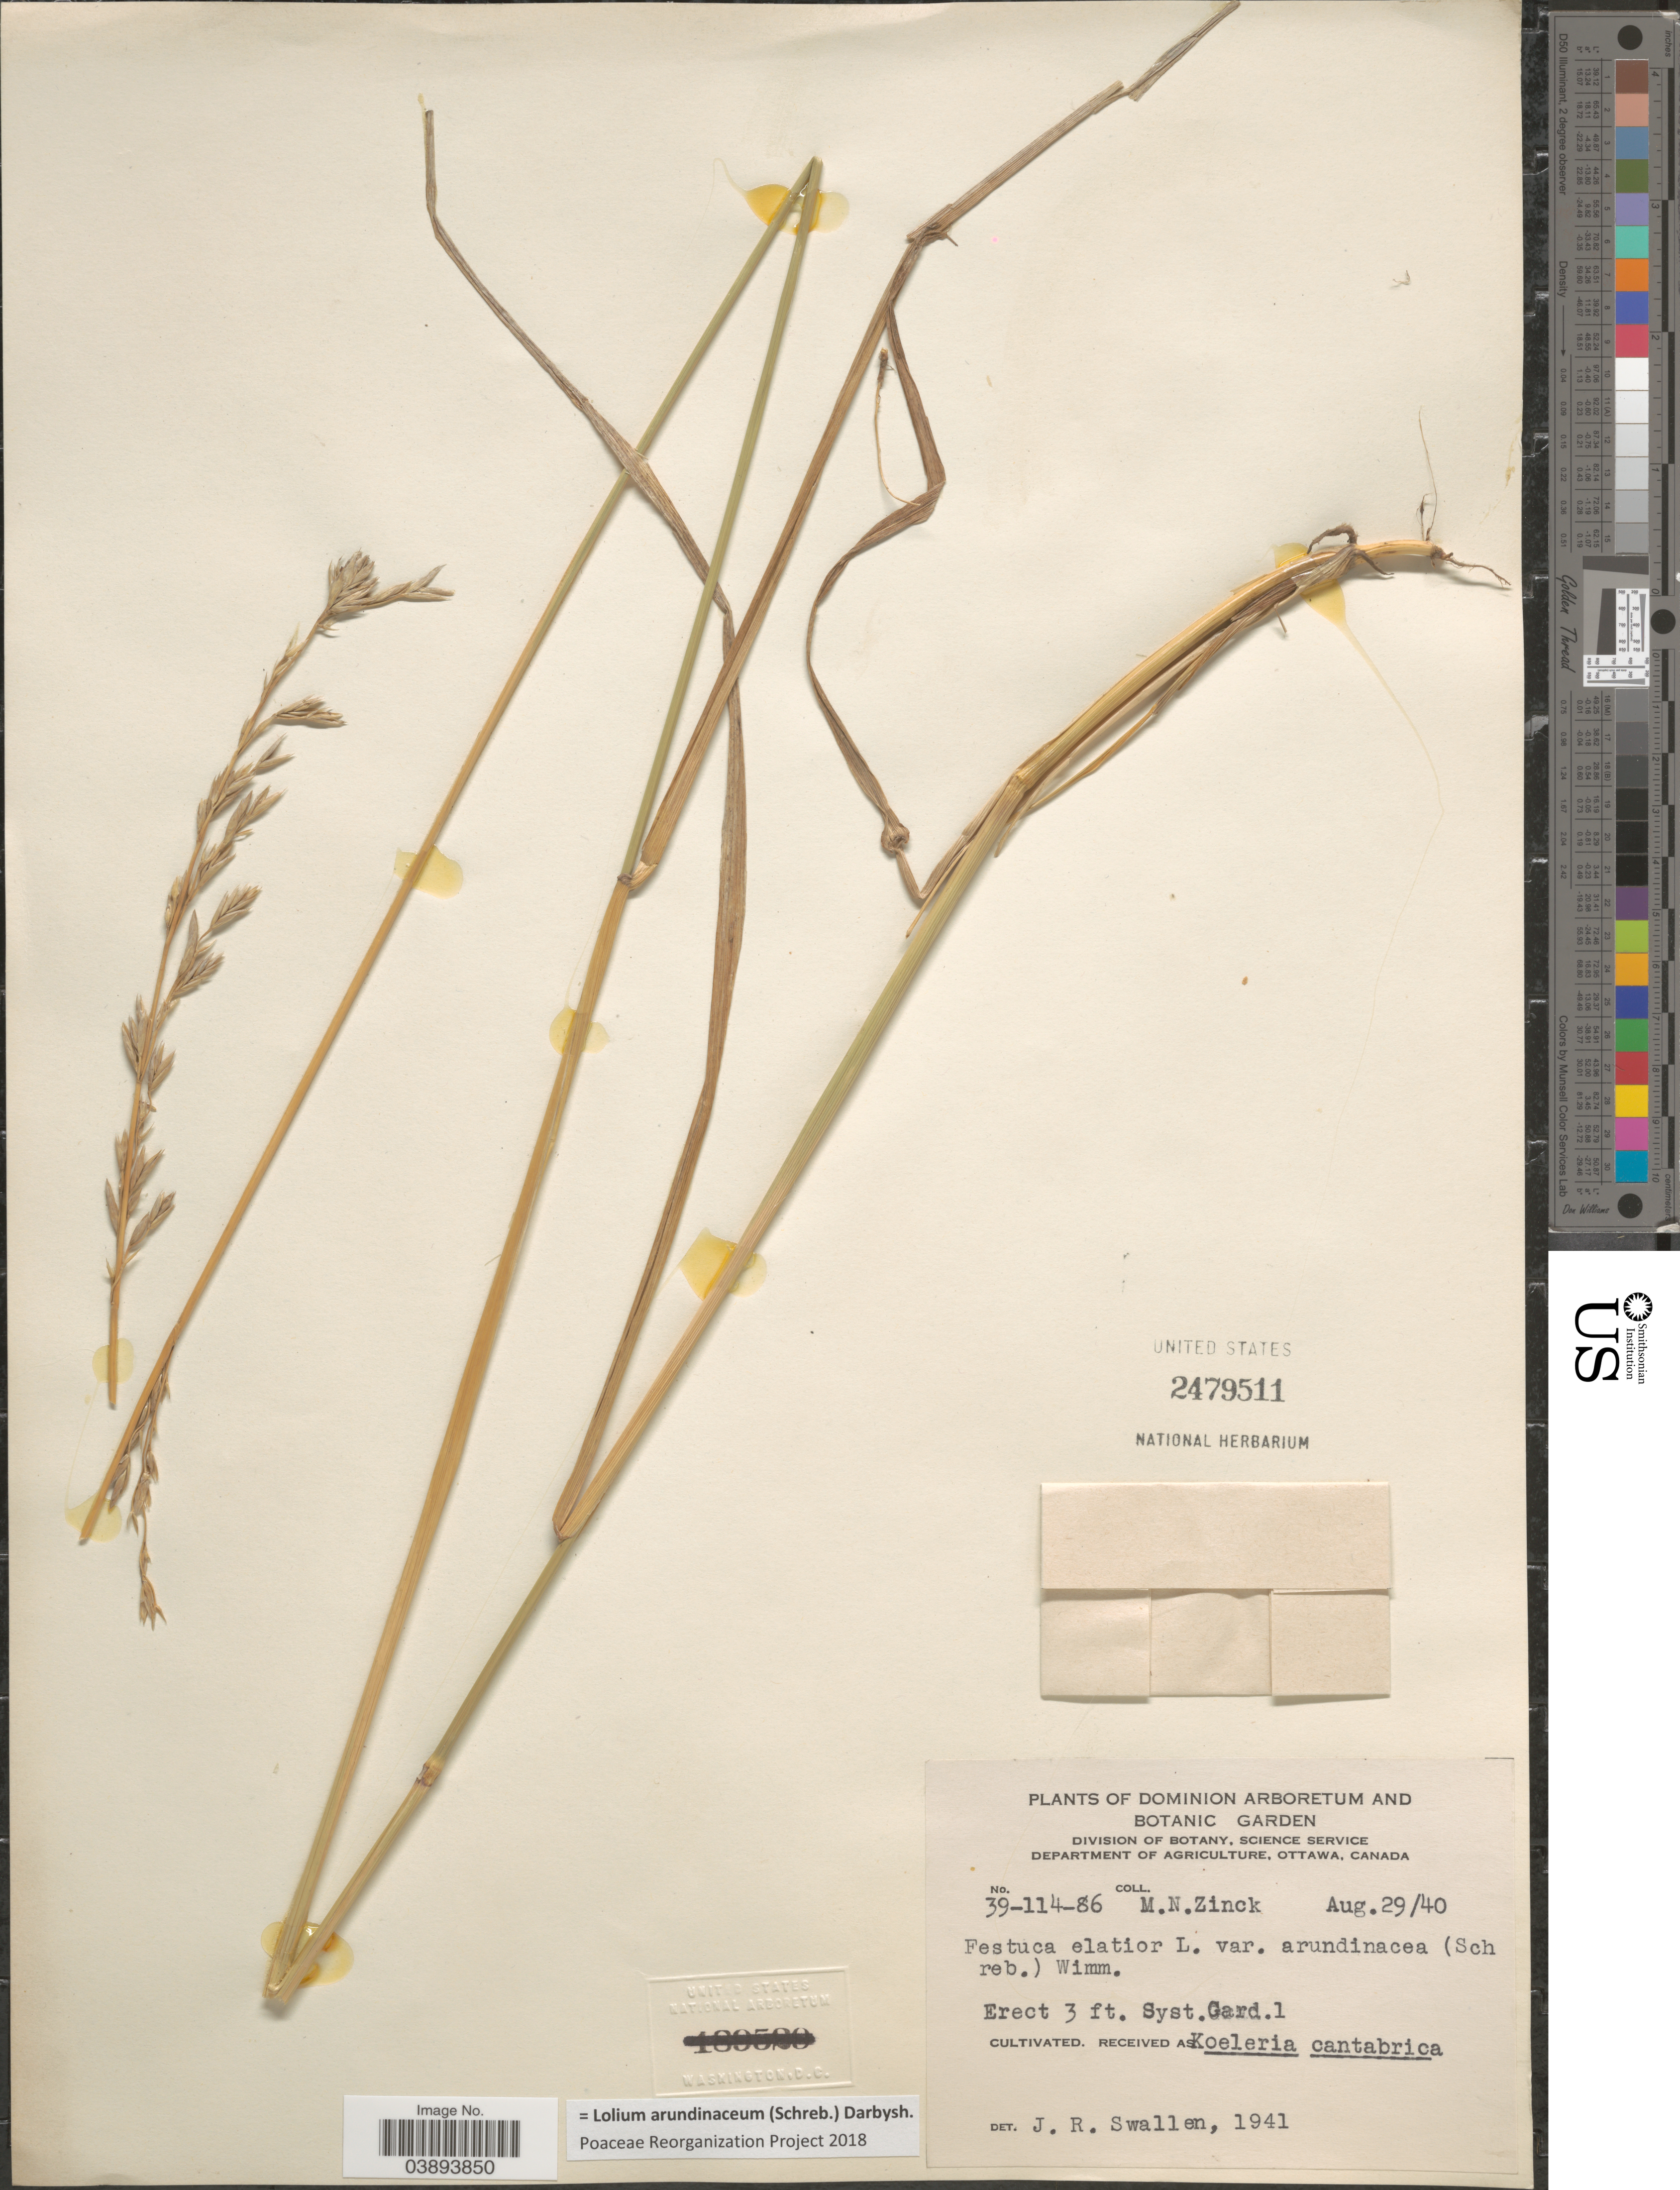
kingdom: Plantae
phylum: Tracheophyta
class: Liliopsida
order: Poales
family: Poaceae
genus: Lolium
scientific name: Lolium arundinaceum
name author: (Schreb.) Darbysh.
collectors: M. Zinck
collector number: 39-114-86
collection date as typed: Transcribed d/m/y: 29/8/40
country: Canada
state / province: Ontario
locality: Dominion Arboretum and Botanic Garden. Syst. Gard. 1. [unsure placement]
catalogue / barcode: US 2479511